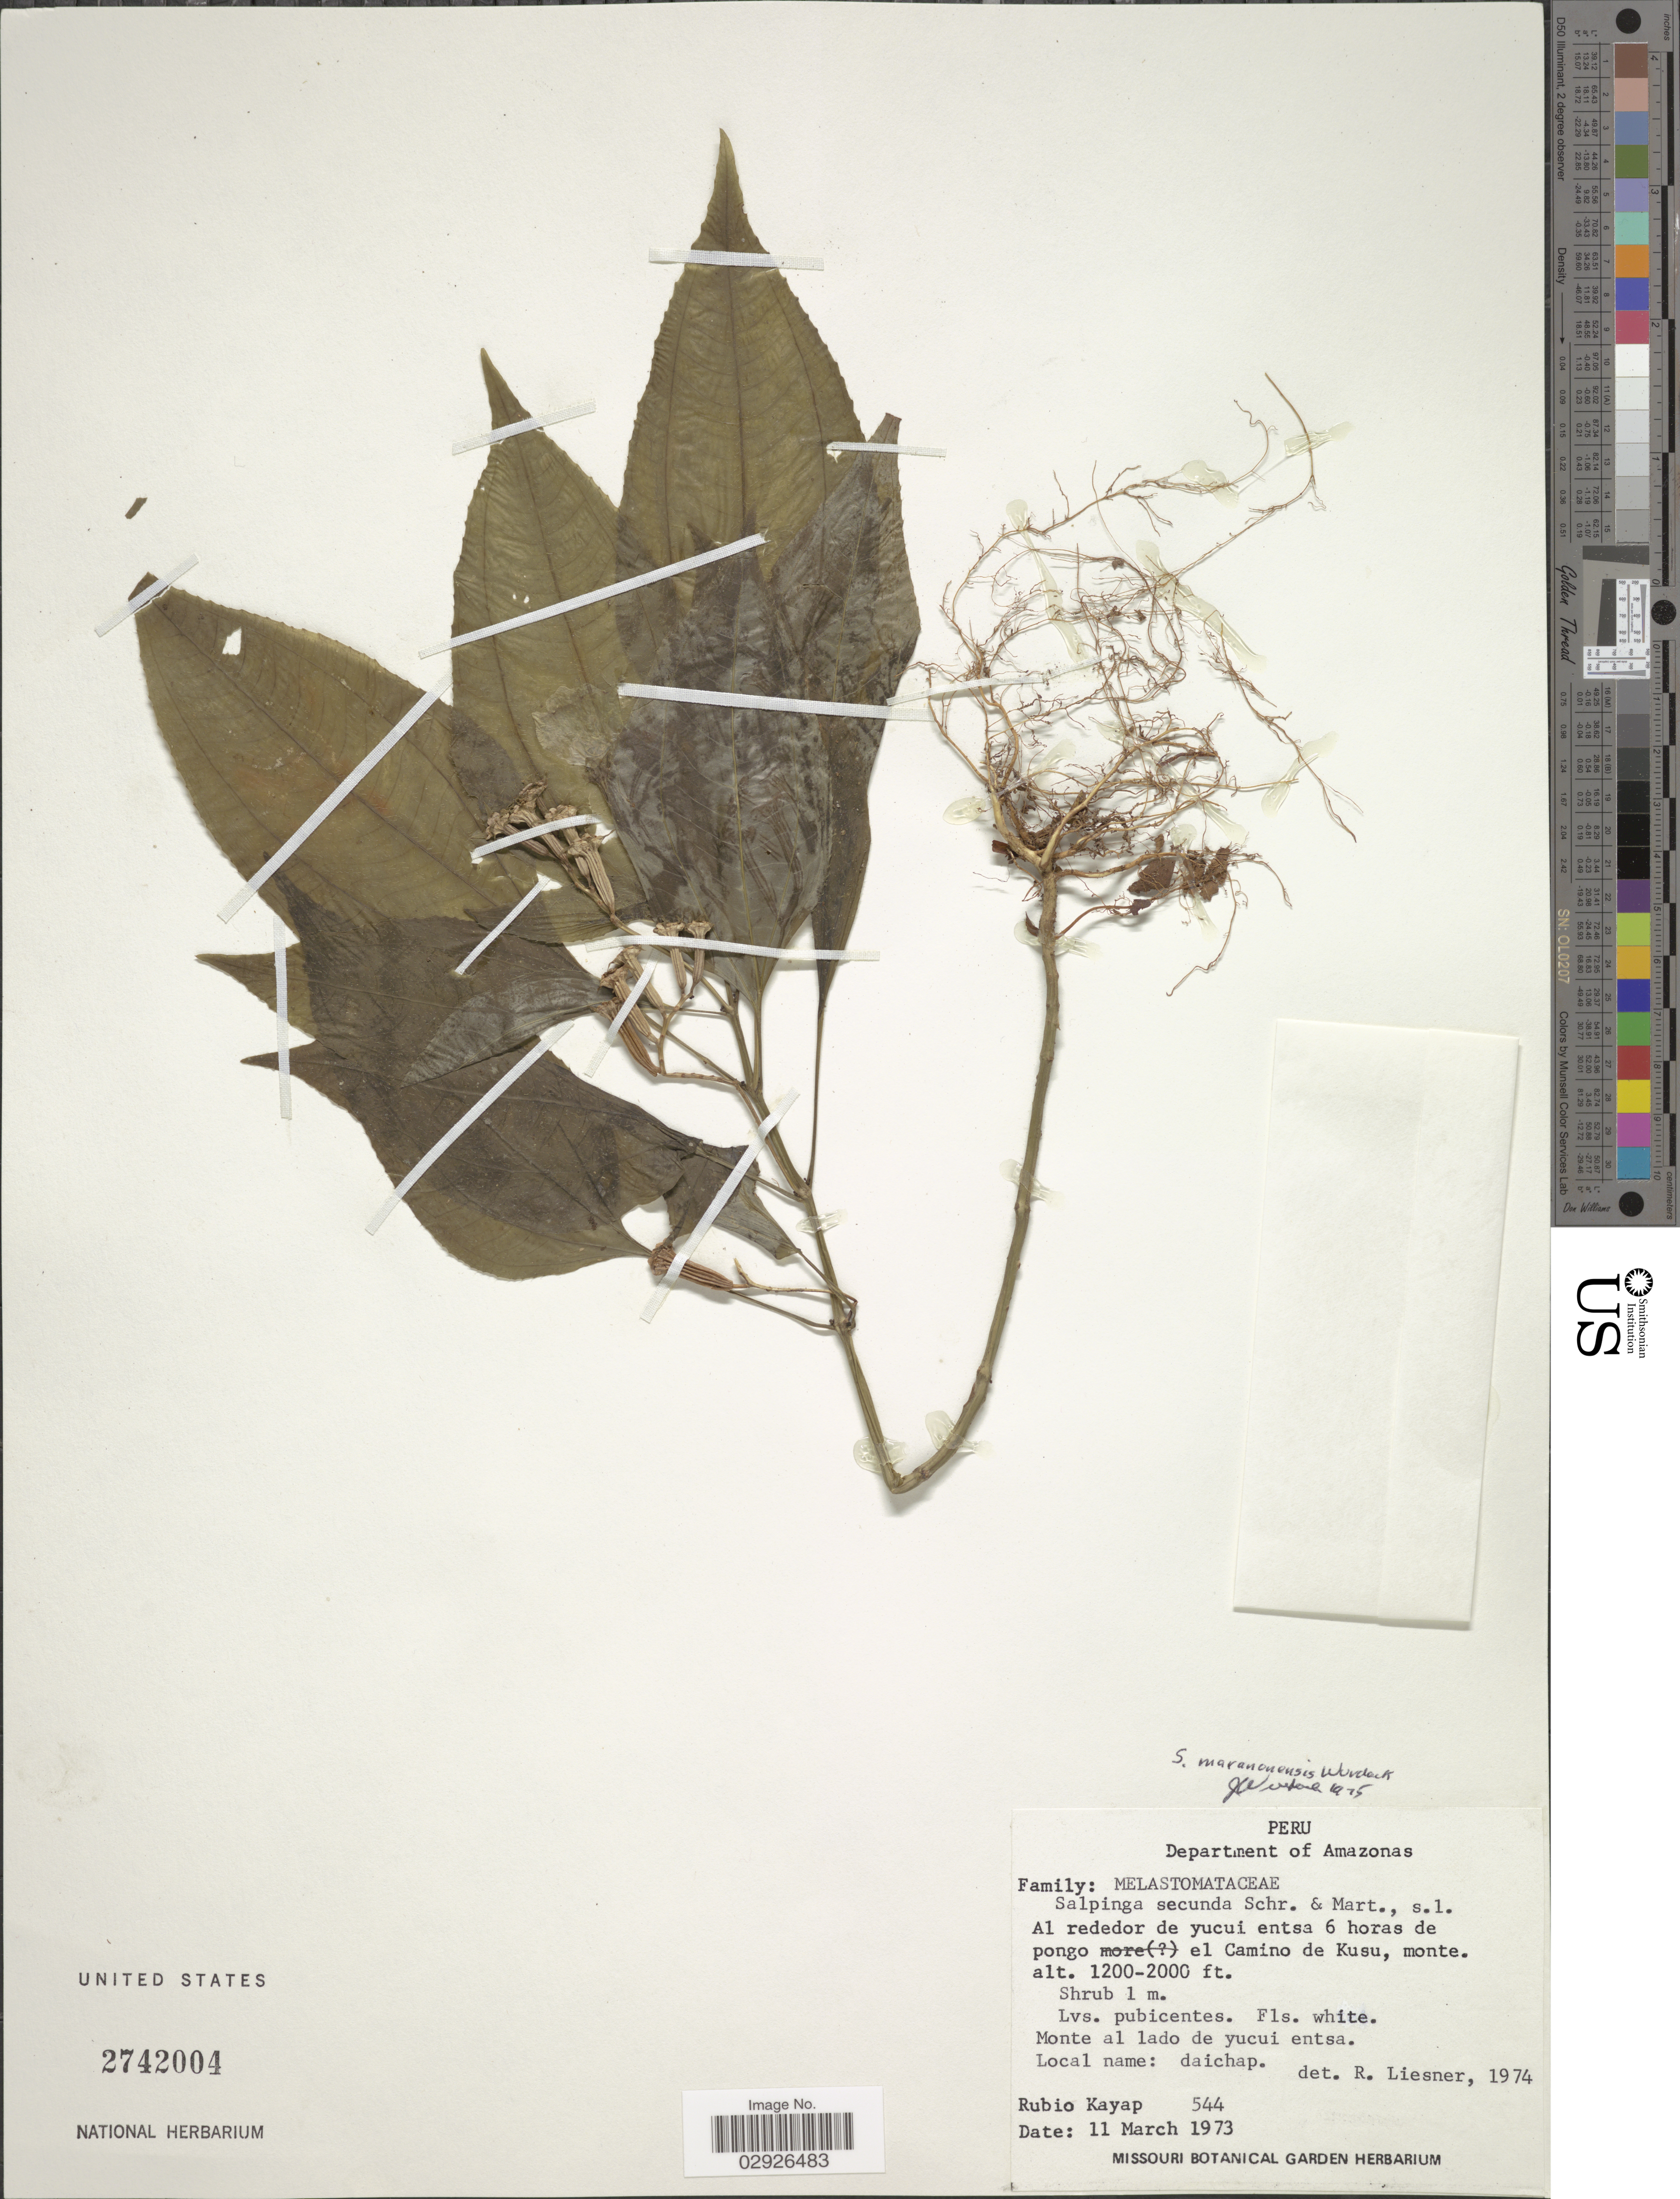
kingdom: Plantae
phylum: Tracheophyta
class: Magnoliopsida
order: Myrtales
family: Melastomataceae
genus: Salpinga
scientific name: Salpinga maranonensis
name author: Wurdack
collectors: R. Kayap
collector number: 544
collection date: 1973-03-11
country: Peru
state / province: Amazonas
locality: Department of Amazonas. Al rededor de yucui entsa 6 horad de pongo el Camino de Kusu.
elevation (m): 366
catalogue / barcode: US 2742004